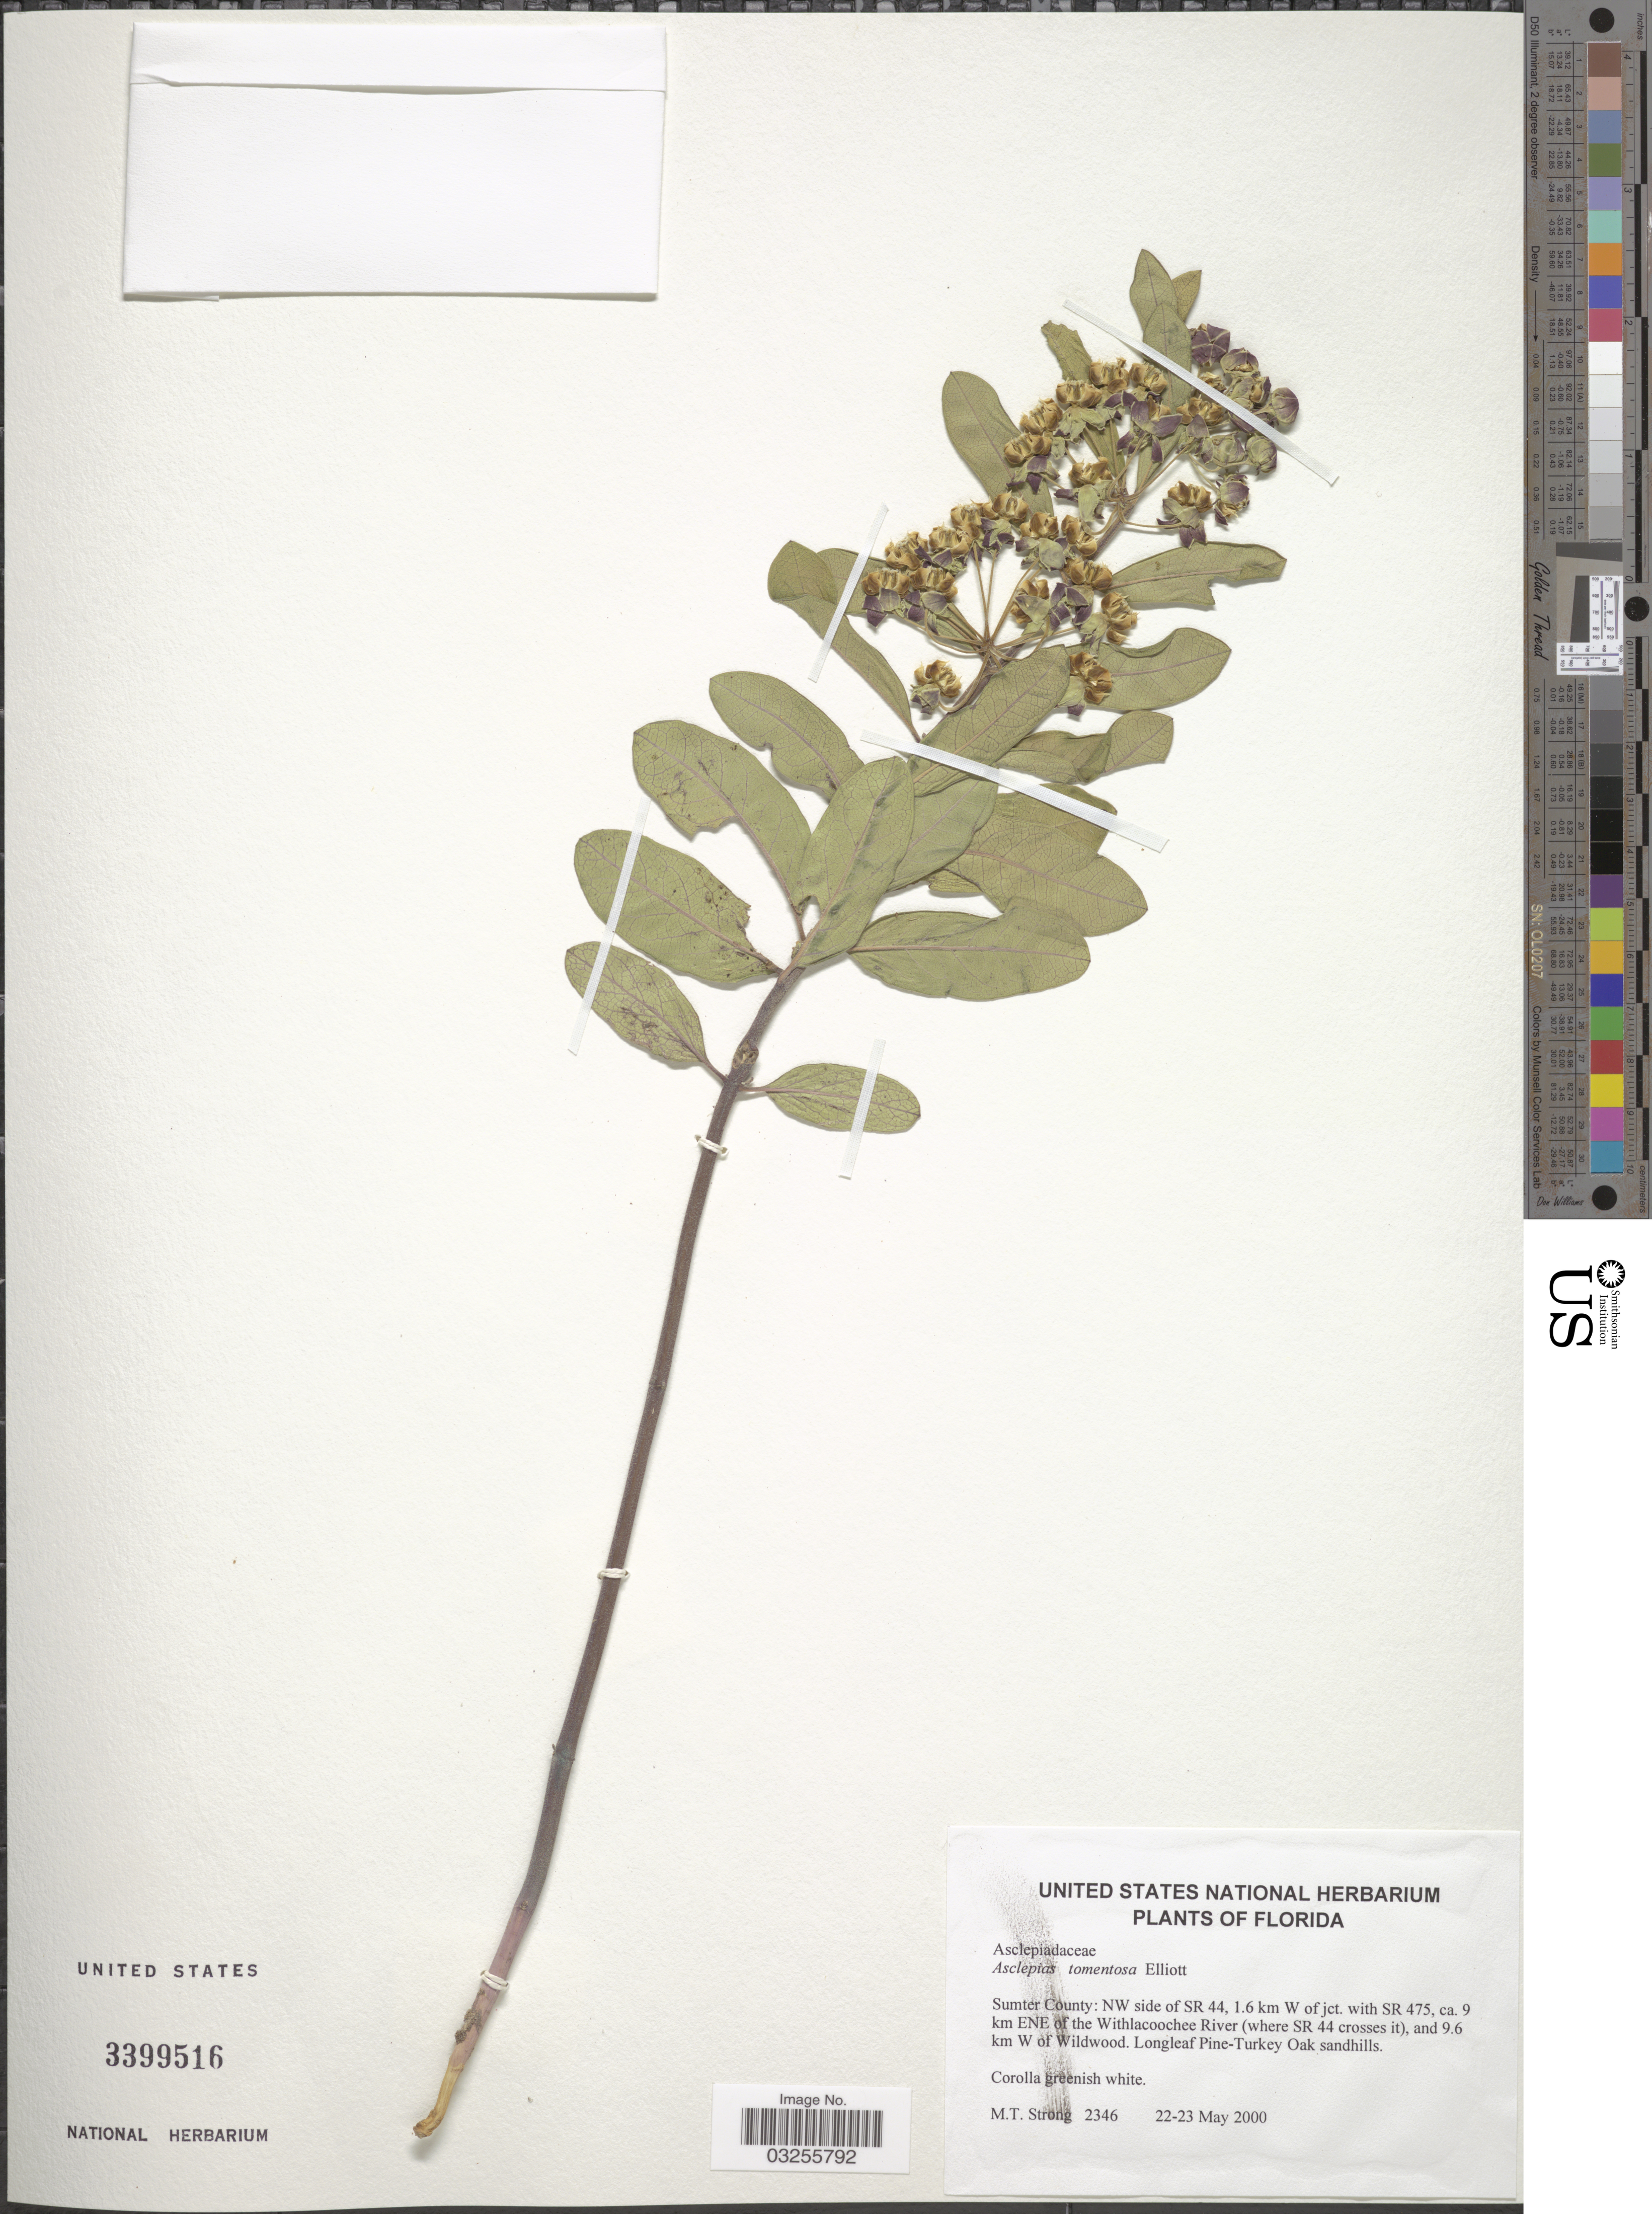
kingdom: Plantae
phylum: Tracheophyta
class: Magnoliopsida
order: Gentianales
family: Apocynaceae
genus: Asclepias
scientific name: Asclepias tomentosa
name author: Elliott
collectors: M. T. Strong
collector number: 2346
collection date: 2000-05-22/2000-05-23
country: United States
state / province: Florida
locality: Sumter County: NW side of ST 44, 1.6 km W of jct. with SR 475, ca. 9 km ENE of the Withlacochee River (where SR 44 crosses it), and 9.6 km W of Wildwood. Longleaf Pine-Turkey Oak sandhills.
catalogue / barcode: US 3399516